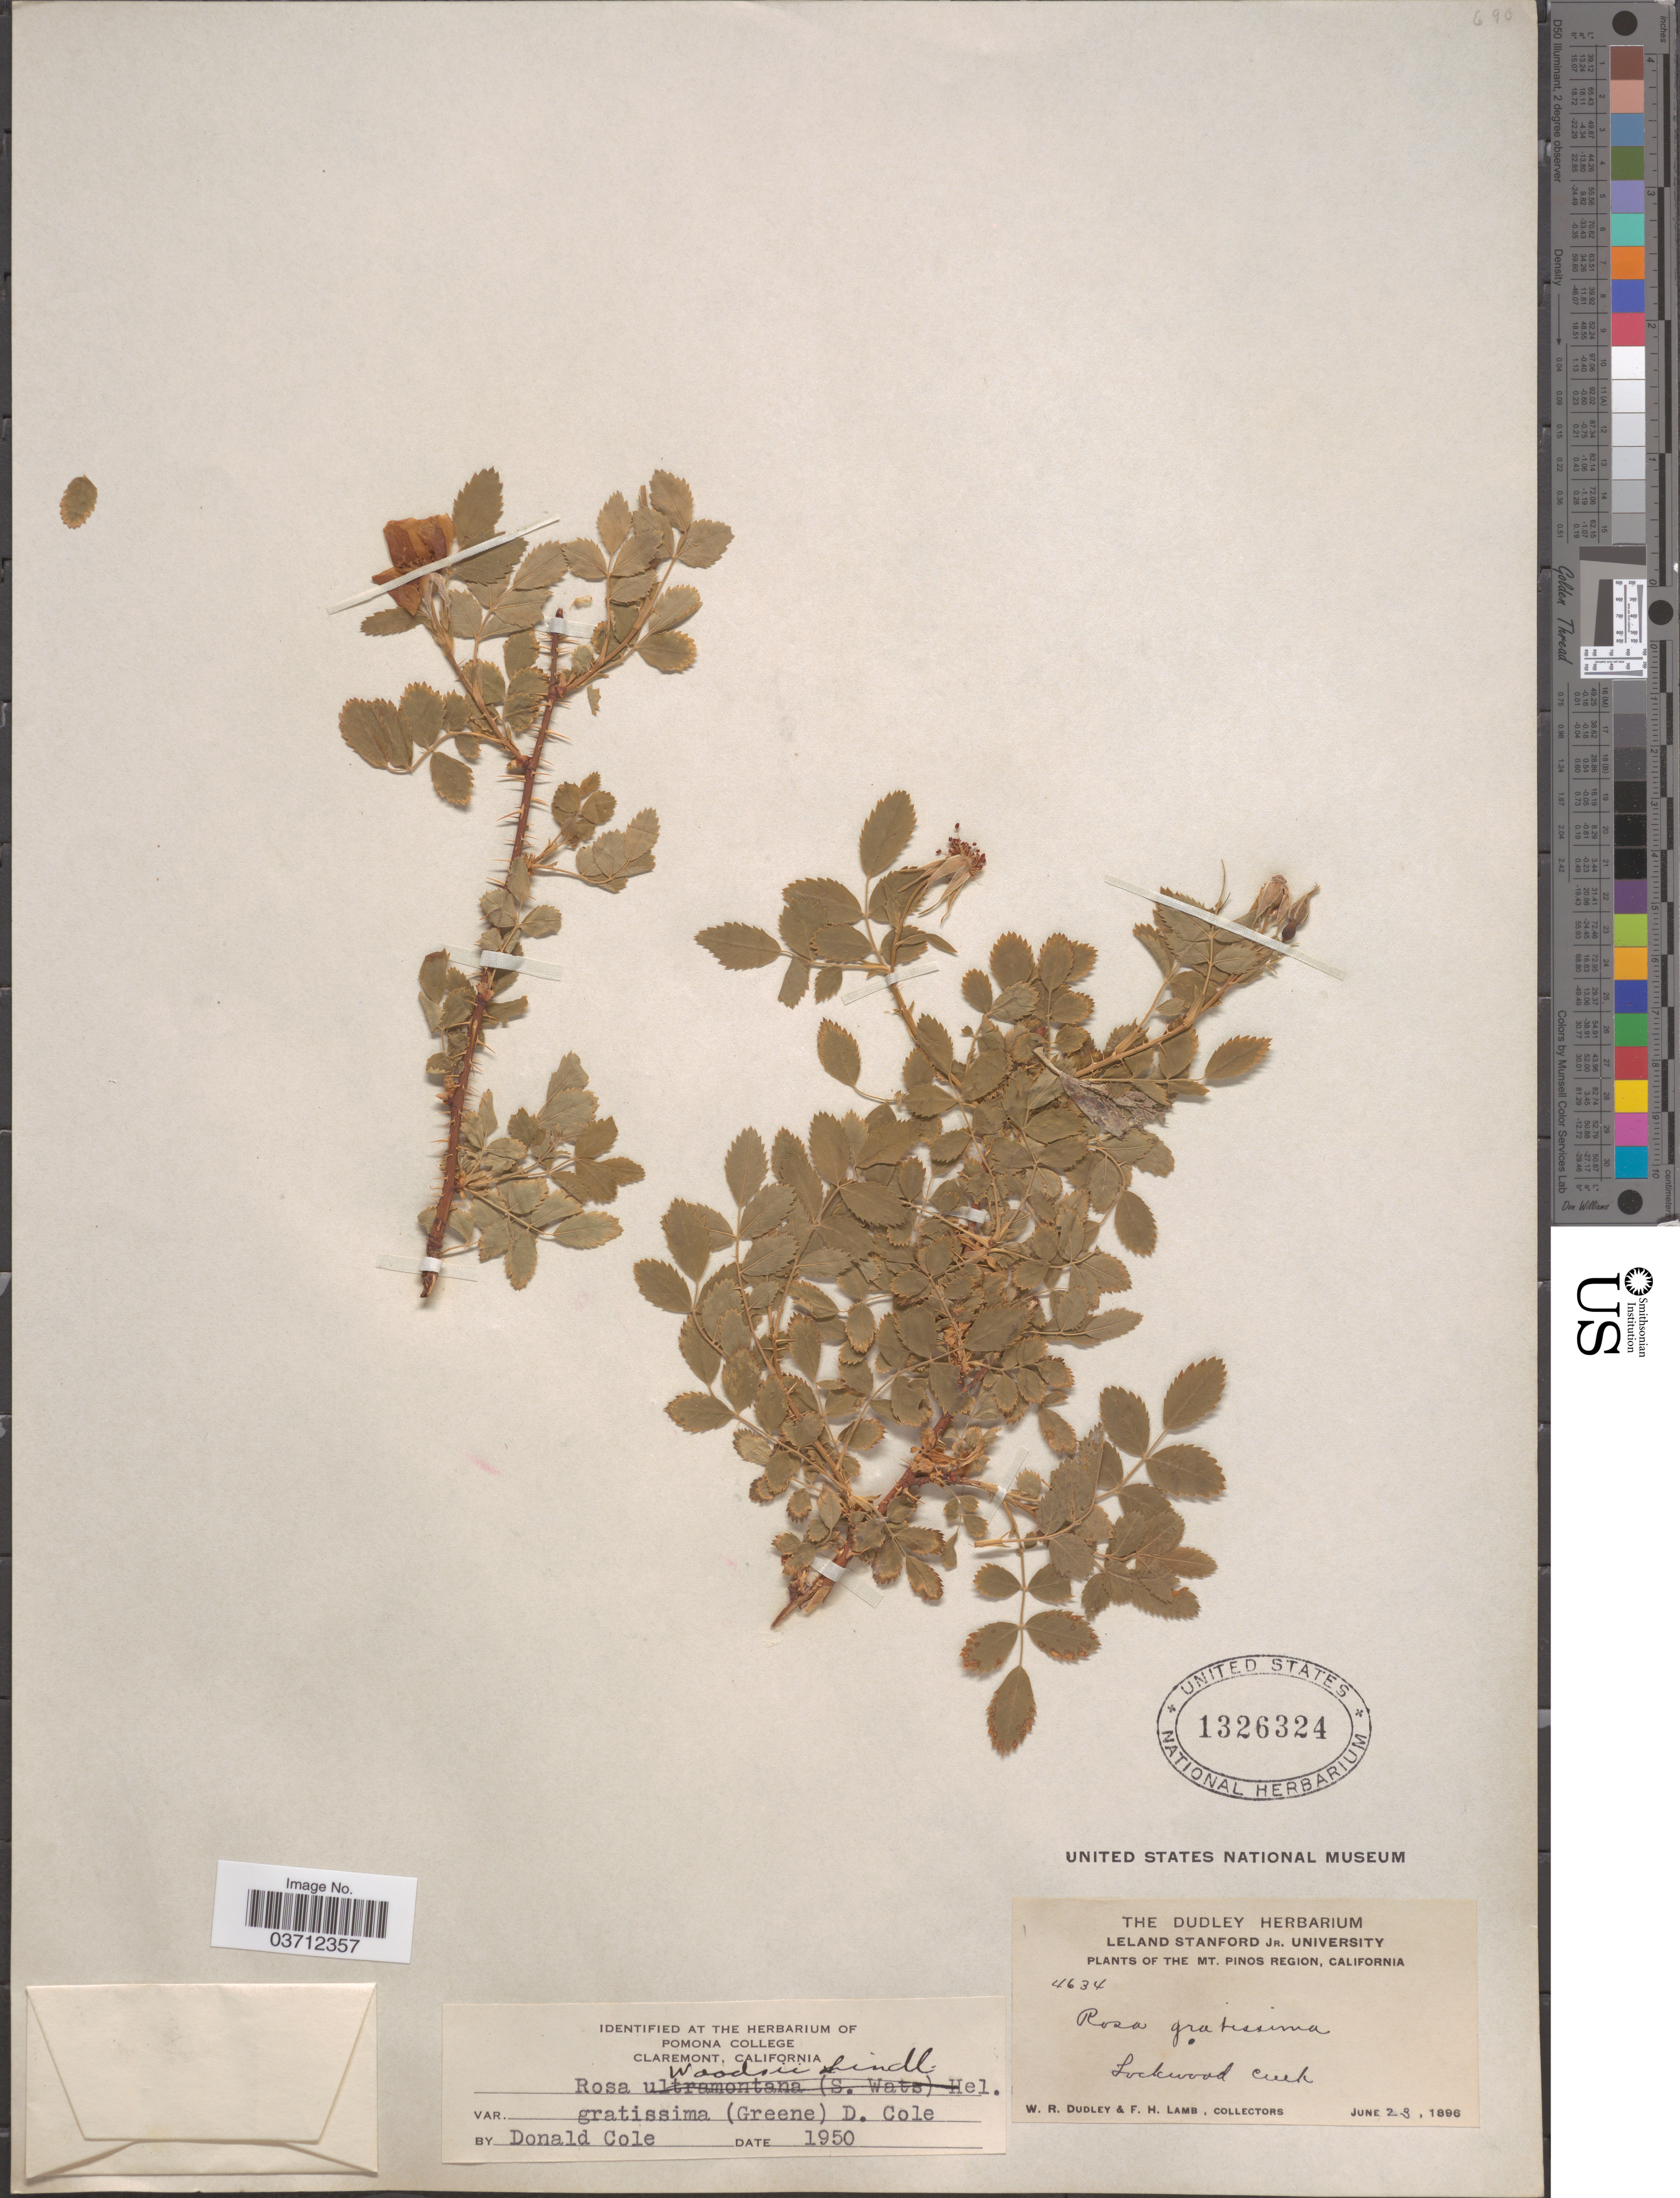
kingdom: Plantae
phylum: Tracheophyta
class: Magnoliopsida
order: Rosales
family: Rosaceae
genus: Rosa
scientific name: Rosa woodsii var. gratissima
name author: (Greene) D. Cole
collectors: W. Dudley & F. H. Lamb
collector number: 4634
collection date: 1896-06-23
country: United States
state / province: California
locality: Mt. Pinos Region. Lockwood Creek.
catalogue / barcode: US 1326324